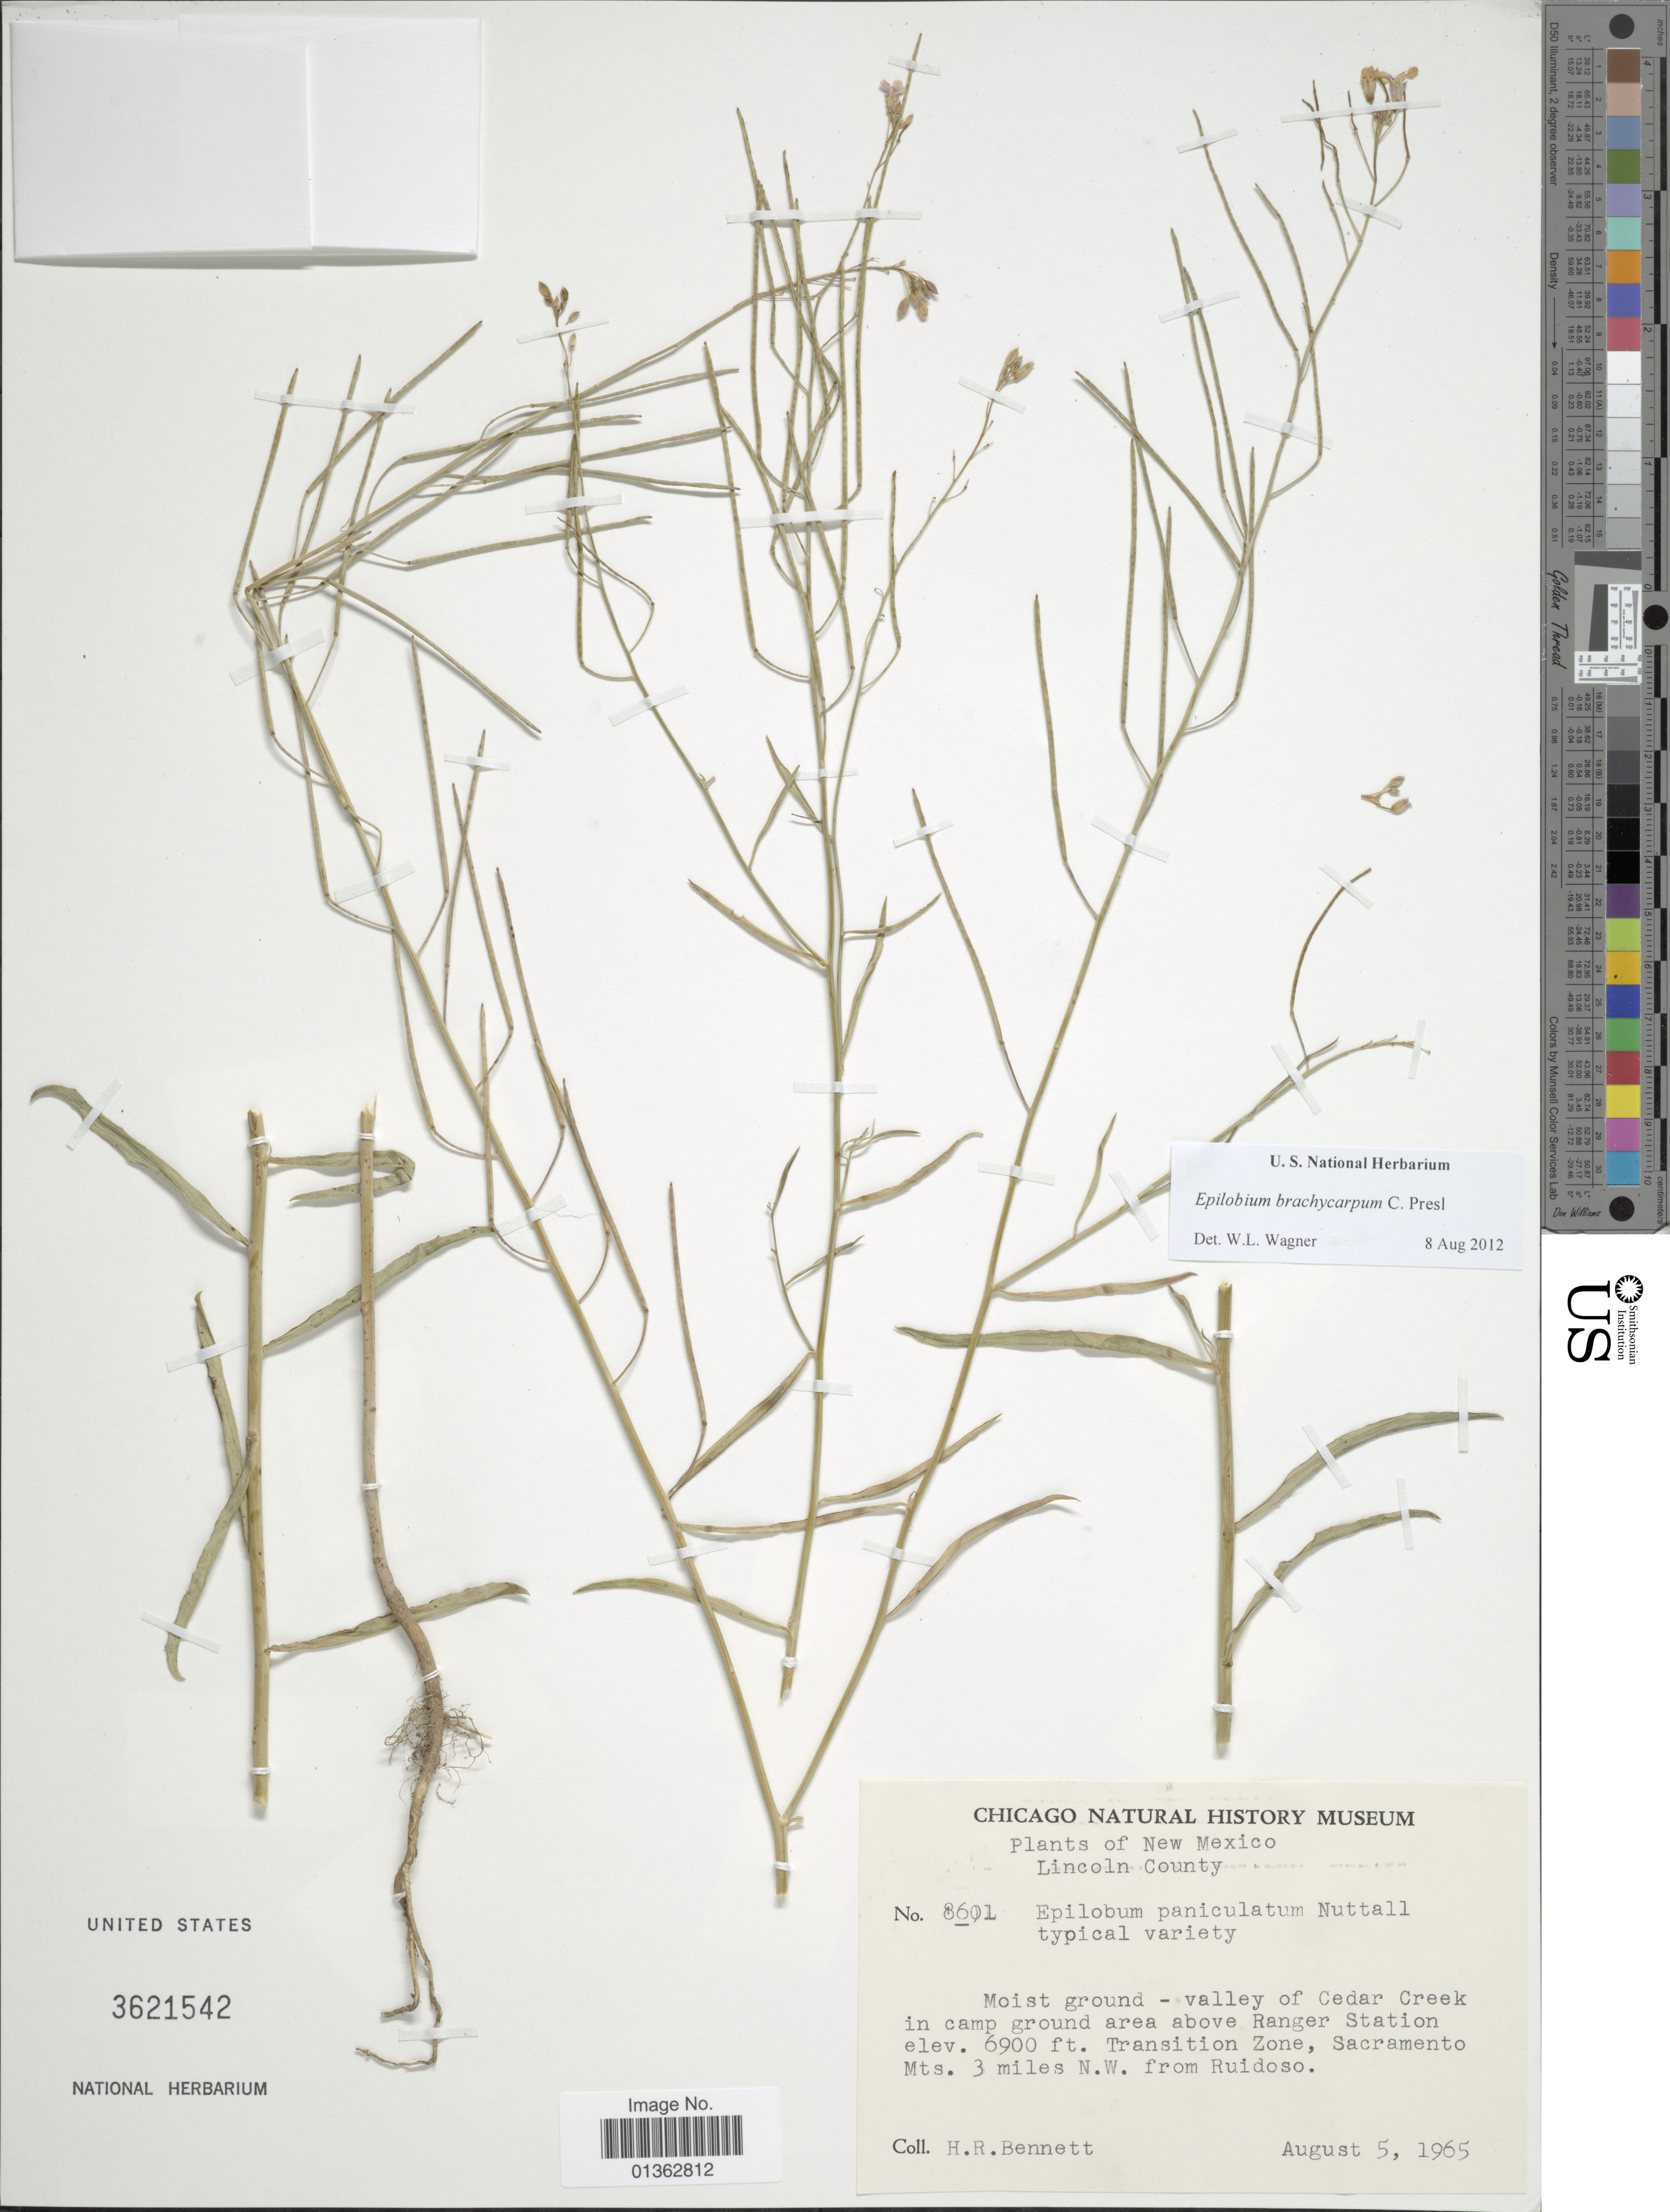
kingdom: Plantae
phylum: Tracheophyta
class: Magnoliopsida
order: Myrtales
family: Onagraceae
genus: Epilobium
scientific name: Epilobium brachycarpum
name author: C. Presl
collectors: H. R. Bennett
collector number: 8601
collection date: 1965-08-05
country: United States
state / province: New Mexico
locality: Lincoln County. Valley of Cedar Creek in camp ground area above Ranger Station. Transition Zone, Sacramento Mts. 3 miles N.W. from Ruidoso.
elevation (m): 2103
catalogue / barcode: US 3621542